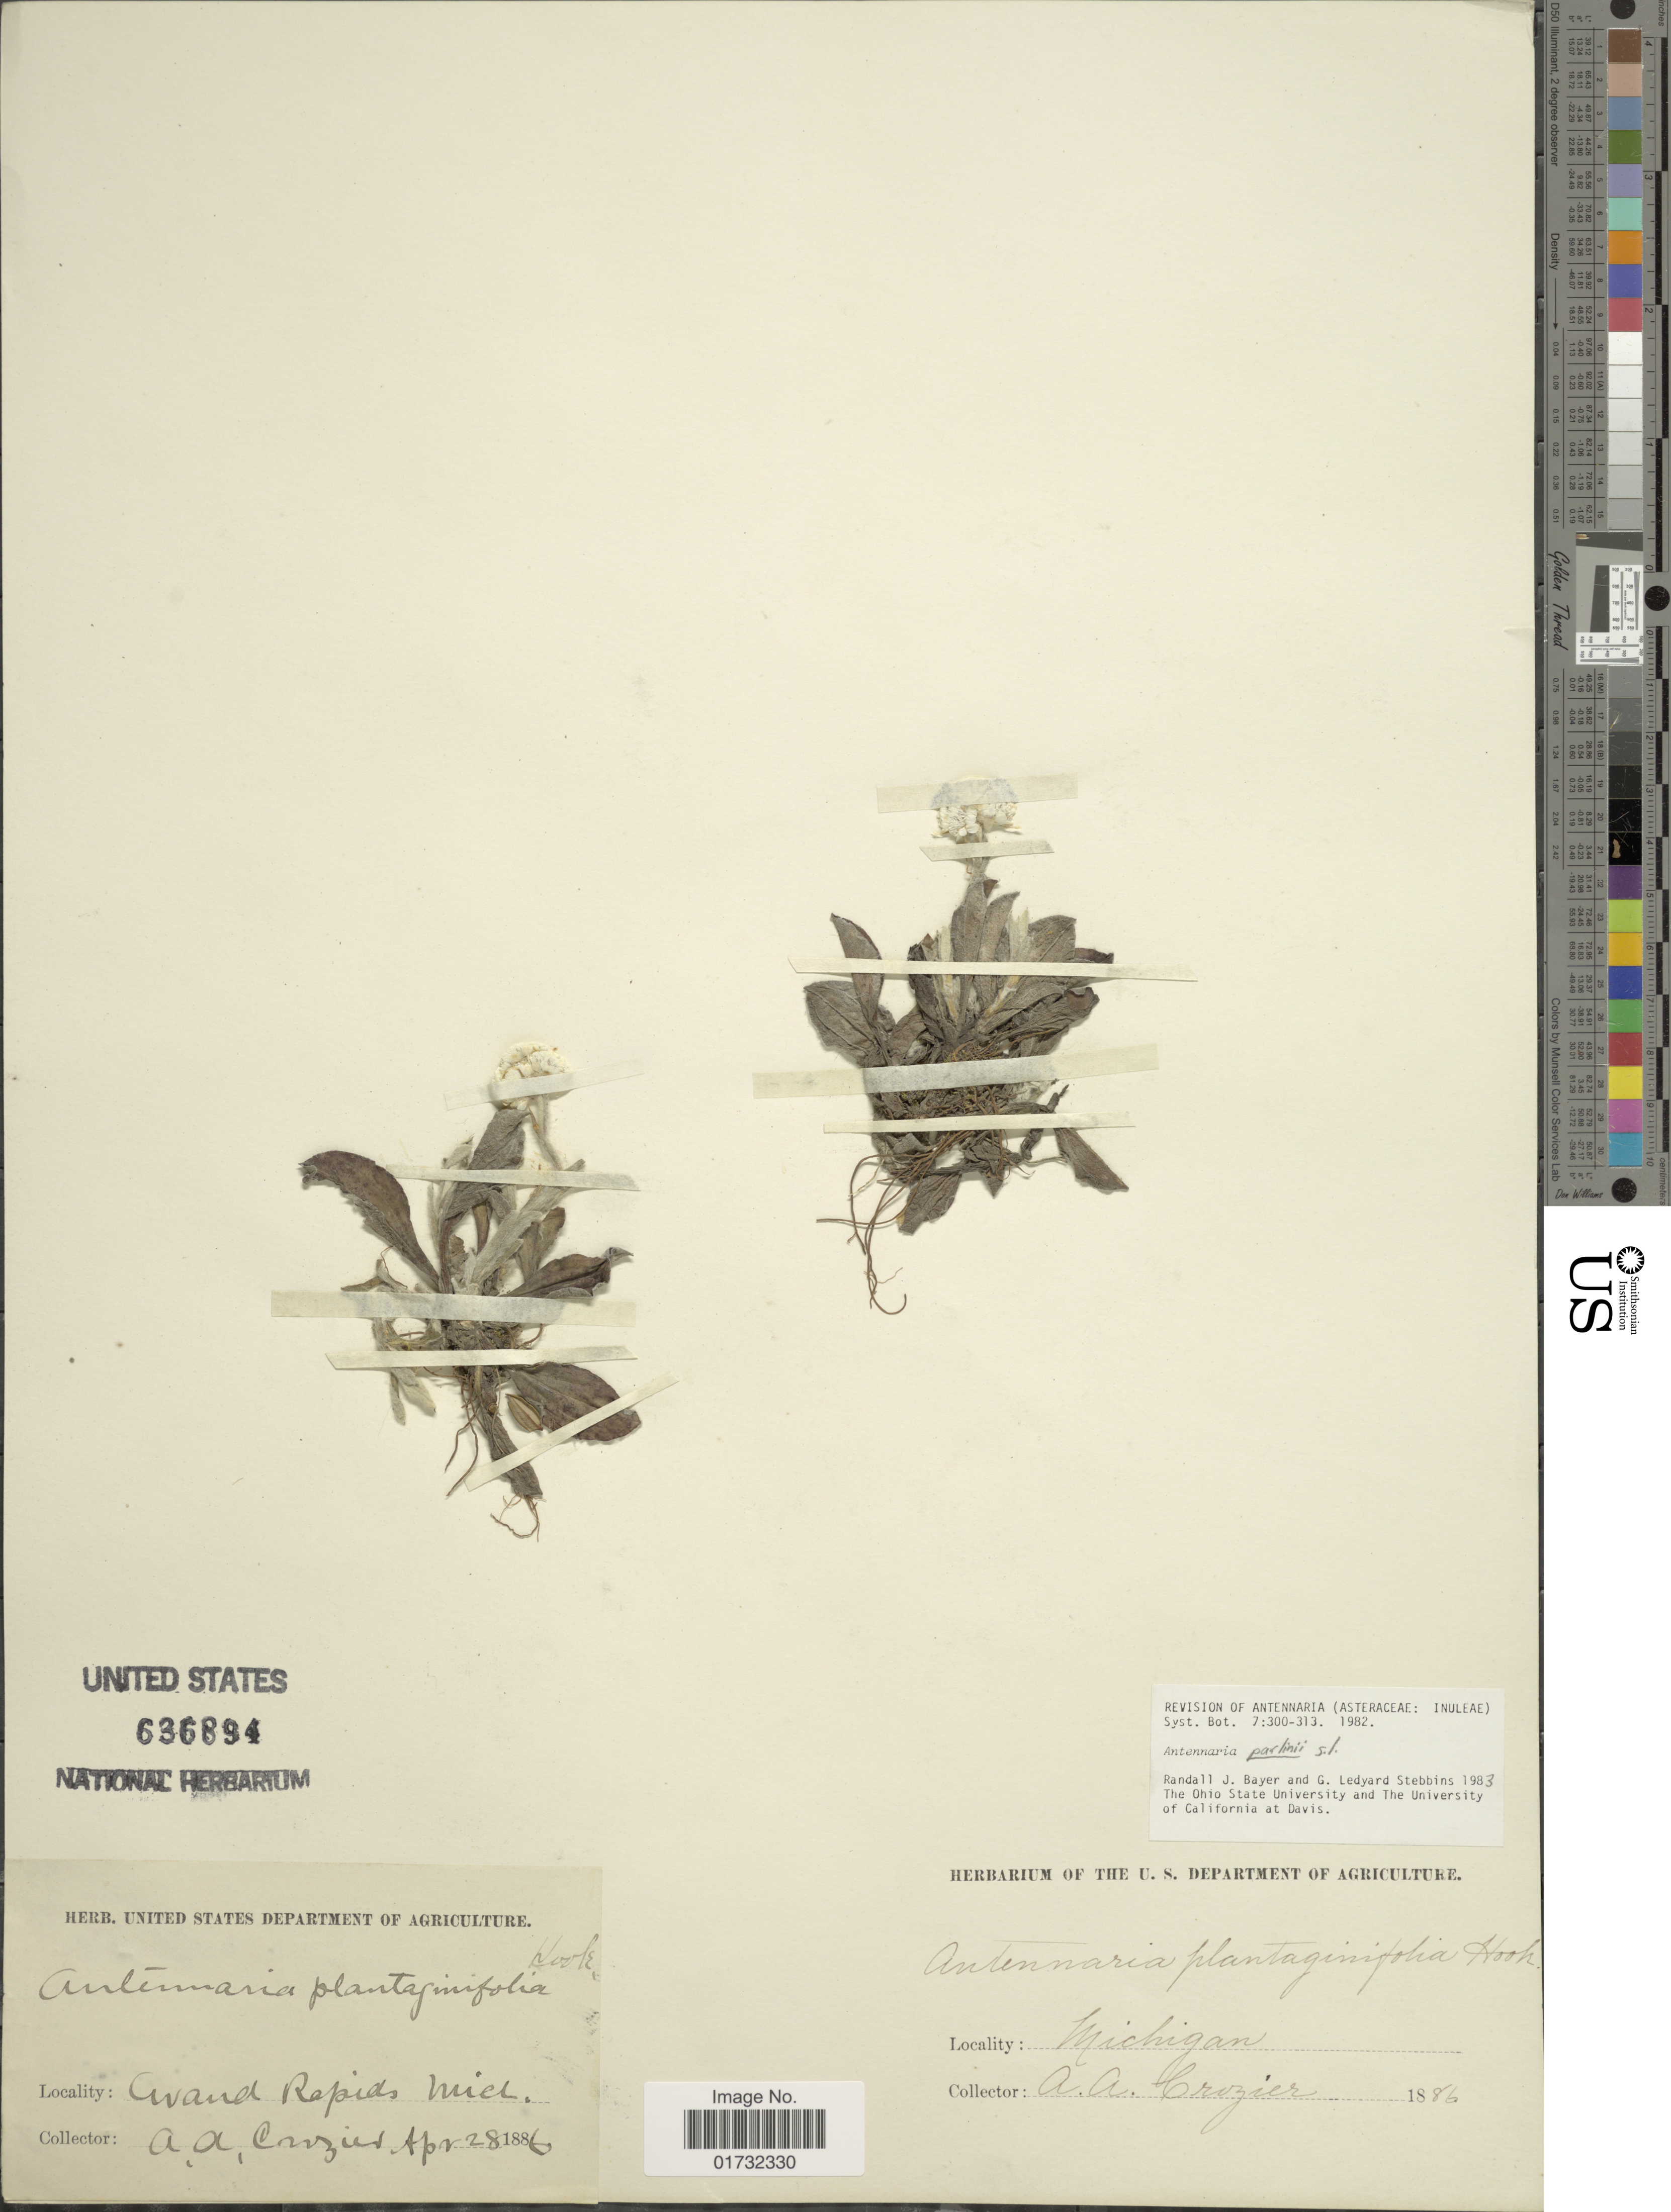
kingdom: Plantae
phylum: Tracheophyta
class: Magnoliopsida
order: Asterales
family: Asteraceae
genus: Antennaria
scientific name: Antennaria parlinii subsp. parlinii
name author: Fernald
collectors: A. Crozier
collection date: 1886-04-28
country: United States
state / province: Michigan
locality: Grand Rapids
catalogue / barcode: US 636894